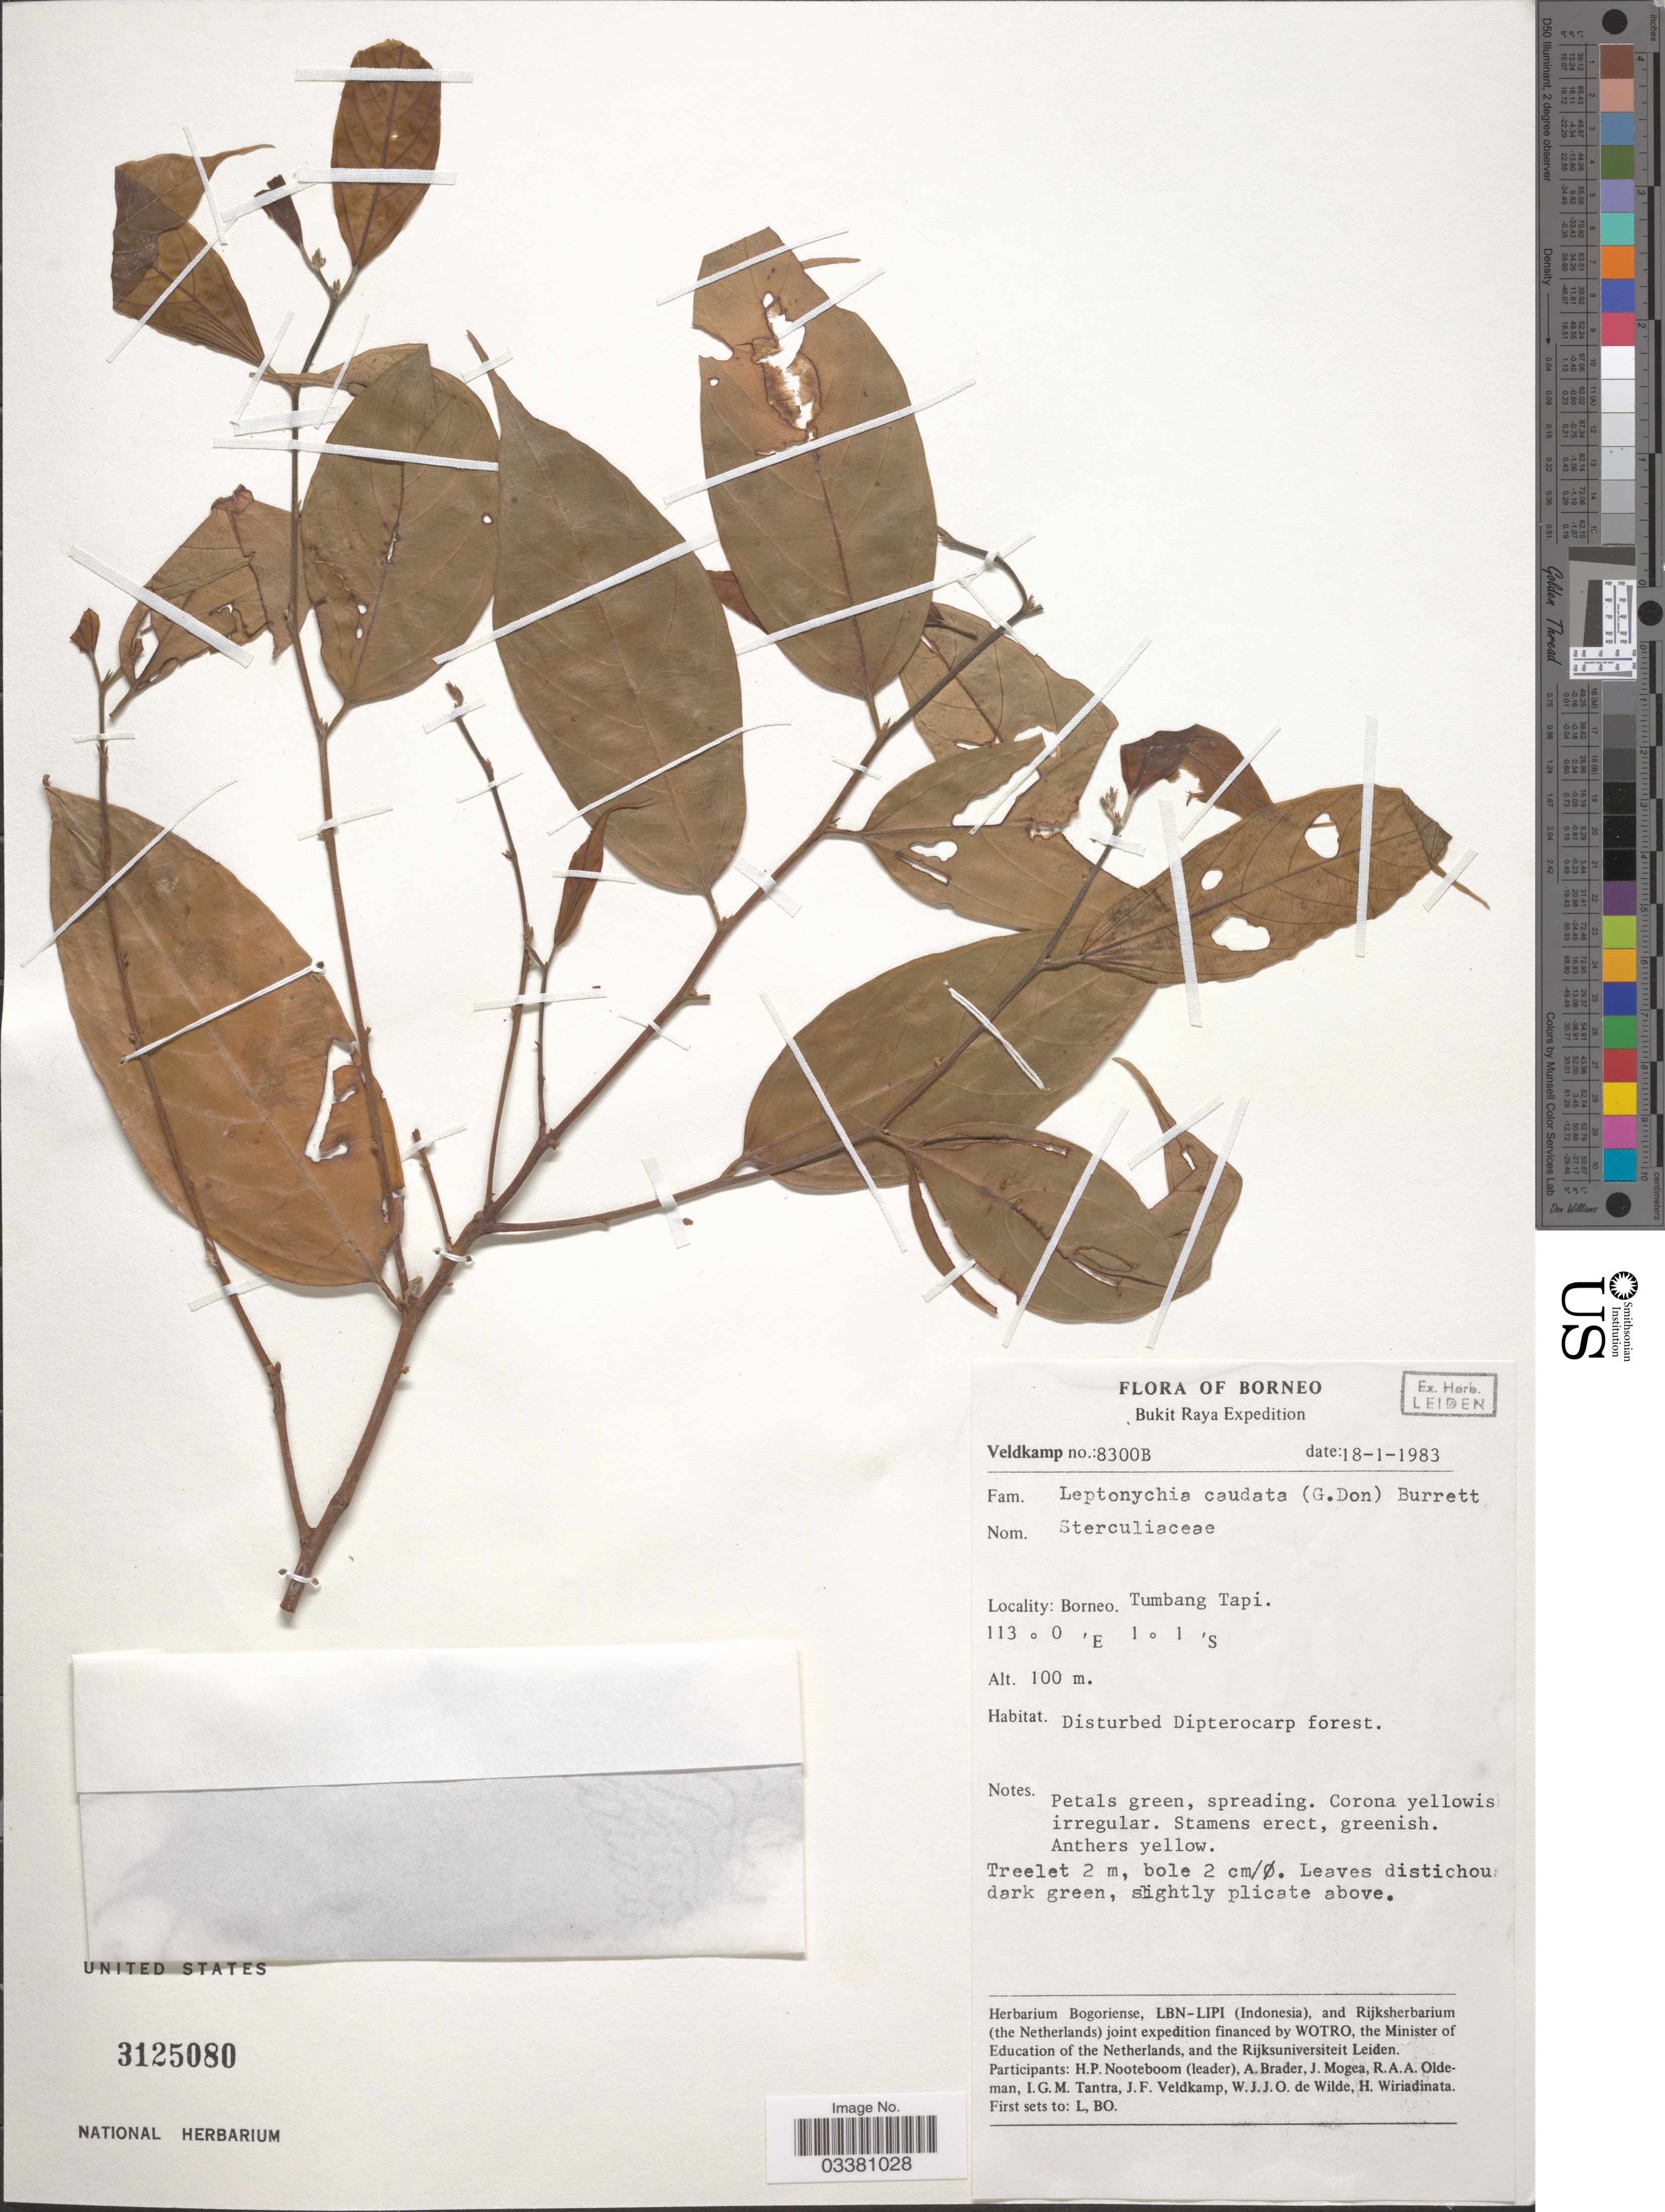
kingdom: Plantae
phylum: Tracheophyta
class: Magnoliopsida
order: Malvales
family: Malvaceae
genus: Leptonychia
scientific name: Leptonychia caudata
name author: Burret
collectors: -. Veldkamp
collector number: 8300B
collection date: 1983-01-18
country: Indonesia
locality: Borneo. Bukit Raya. Tumbang Tapi.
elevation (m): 100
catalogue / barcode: US 3125080